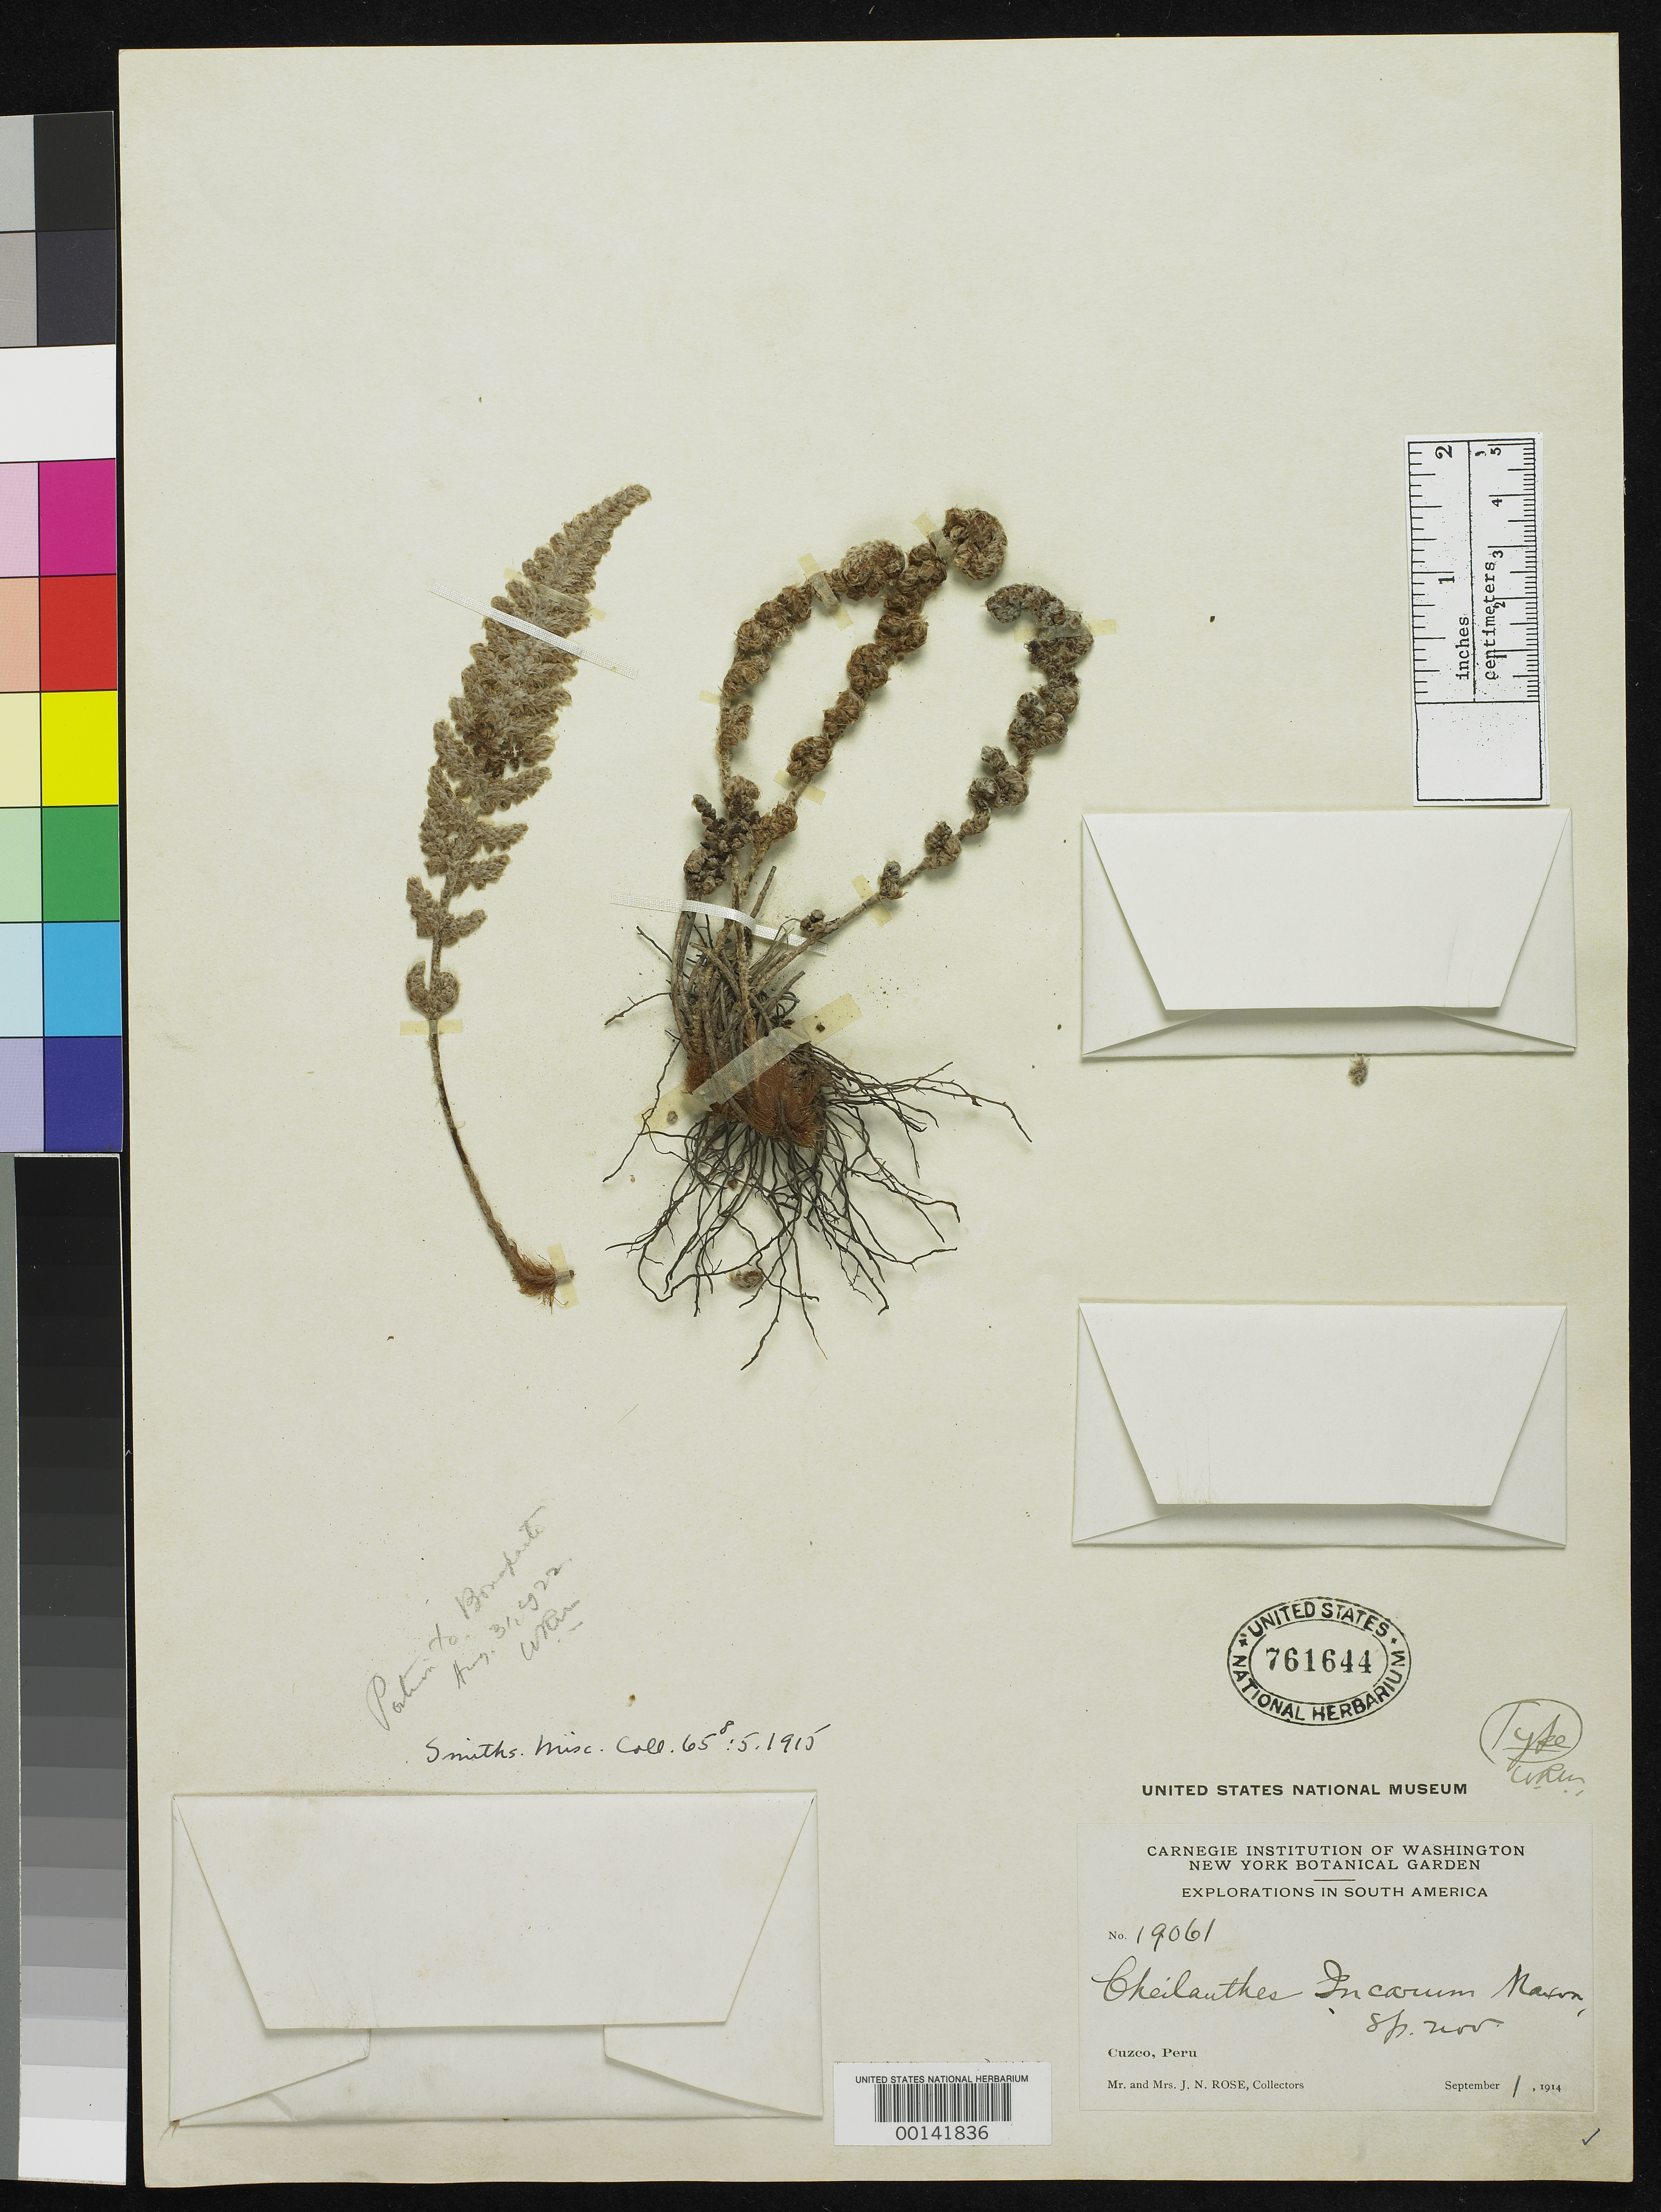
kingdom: Plantae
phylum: Tracheophyta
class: Polypodiopsida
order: Polypodiales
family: Pteridaceae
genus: Cheilanthes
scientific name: Cheilanthes incarum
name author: Maxon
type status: Holotype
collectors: J. N. Rose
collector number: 19061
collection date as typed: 01 Sep 1914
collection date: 1914-09-01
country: Peru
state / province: Cusco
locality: Cuzco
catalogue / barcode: US 761644